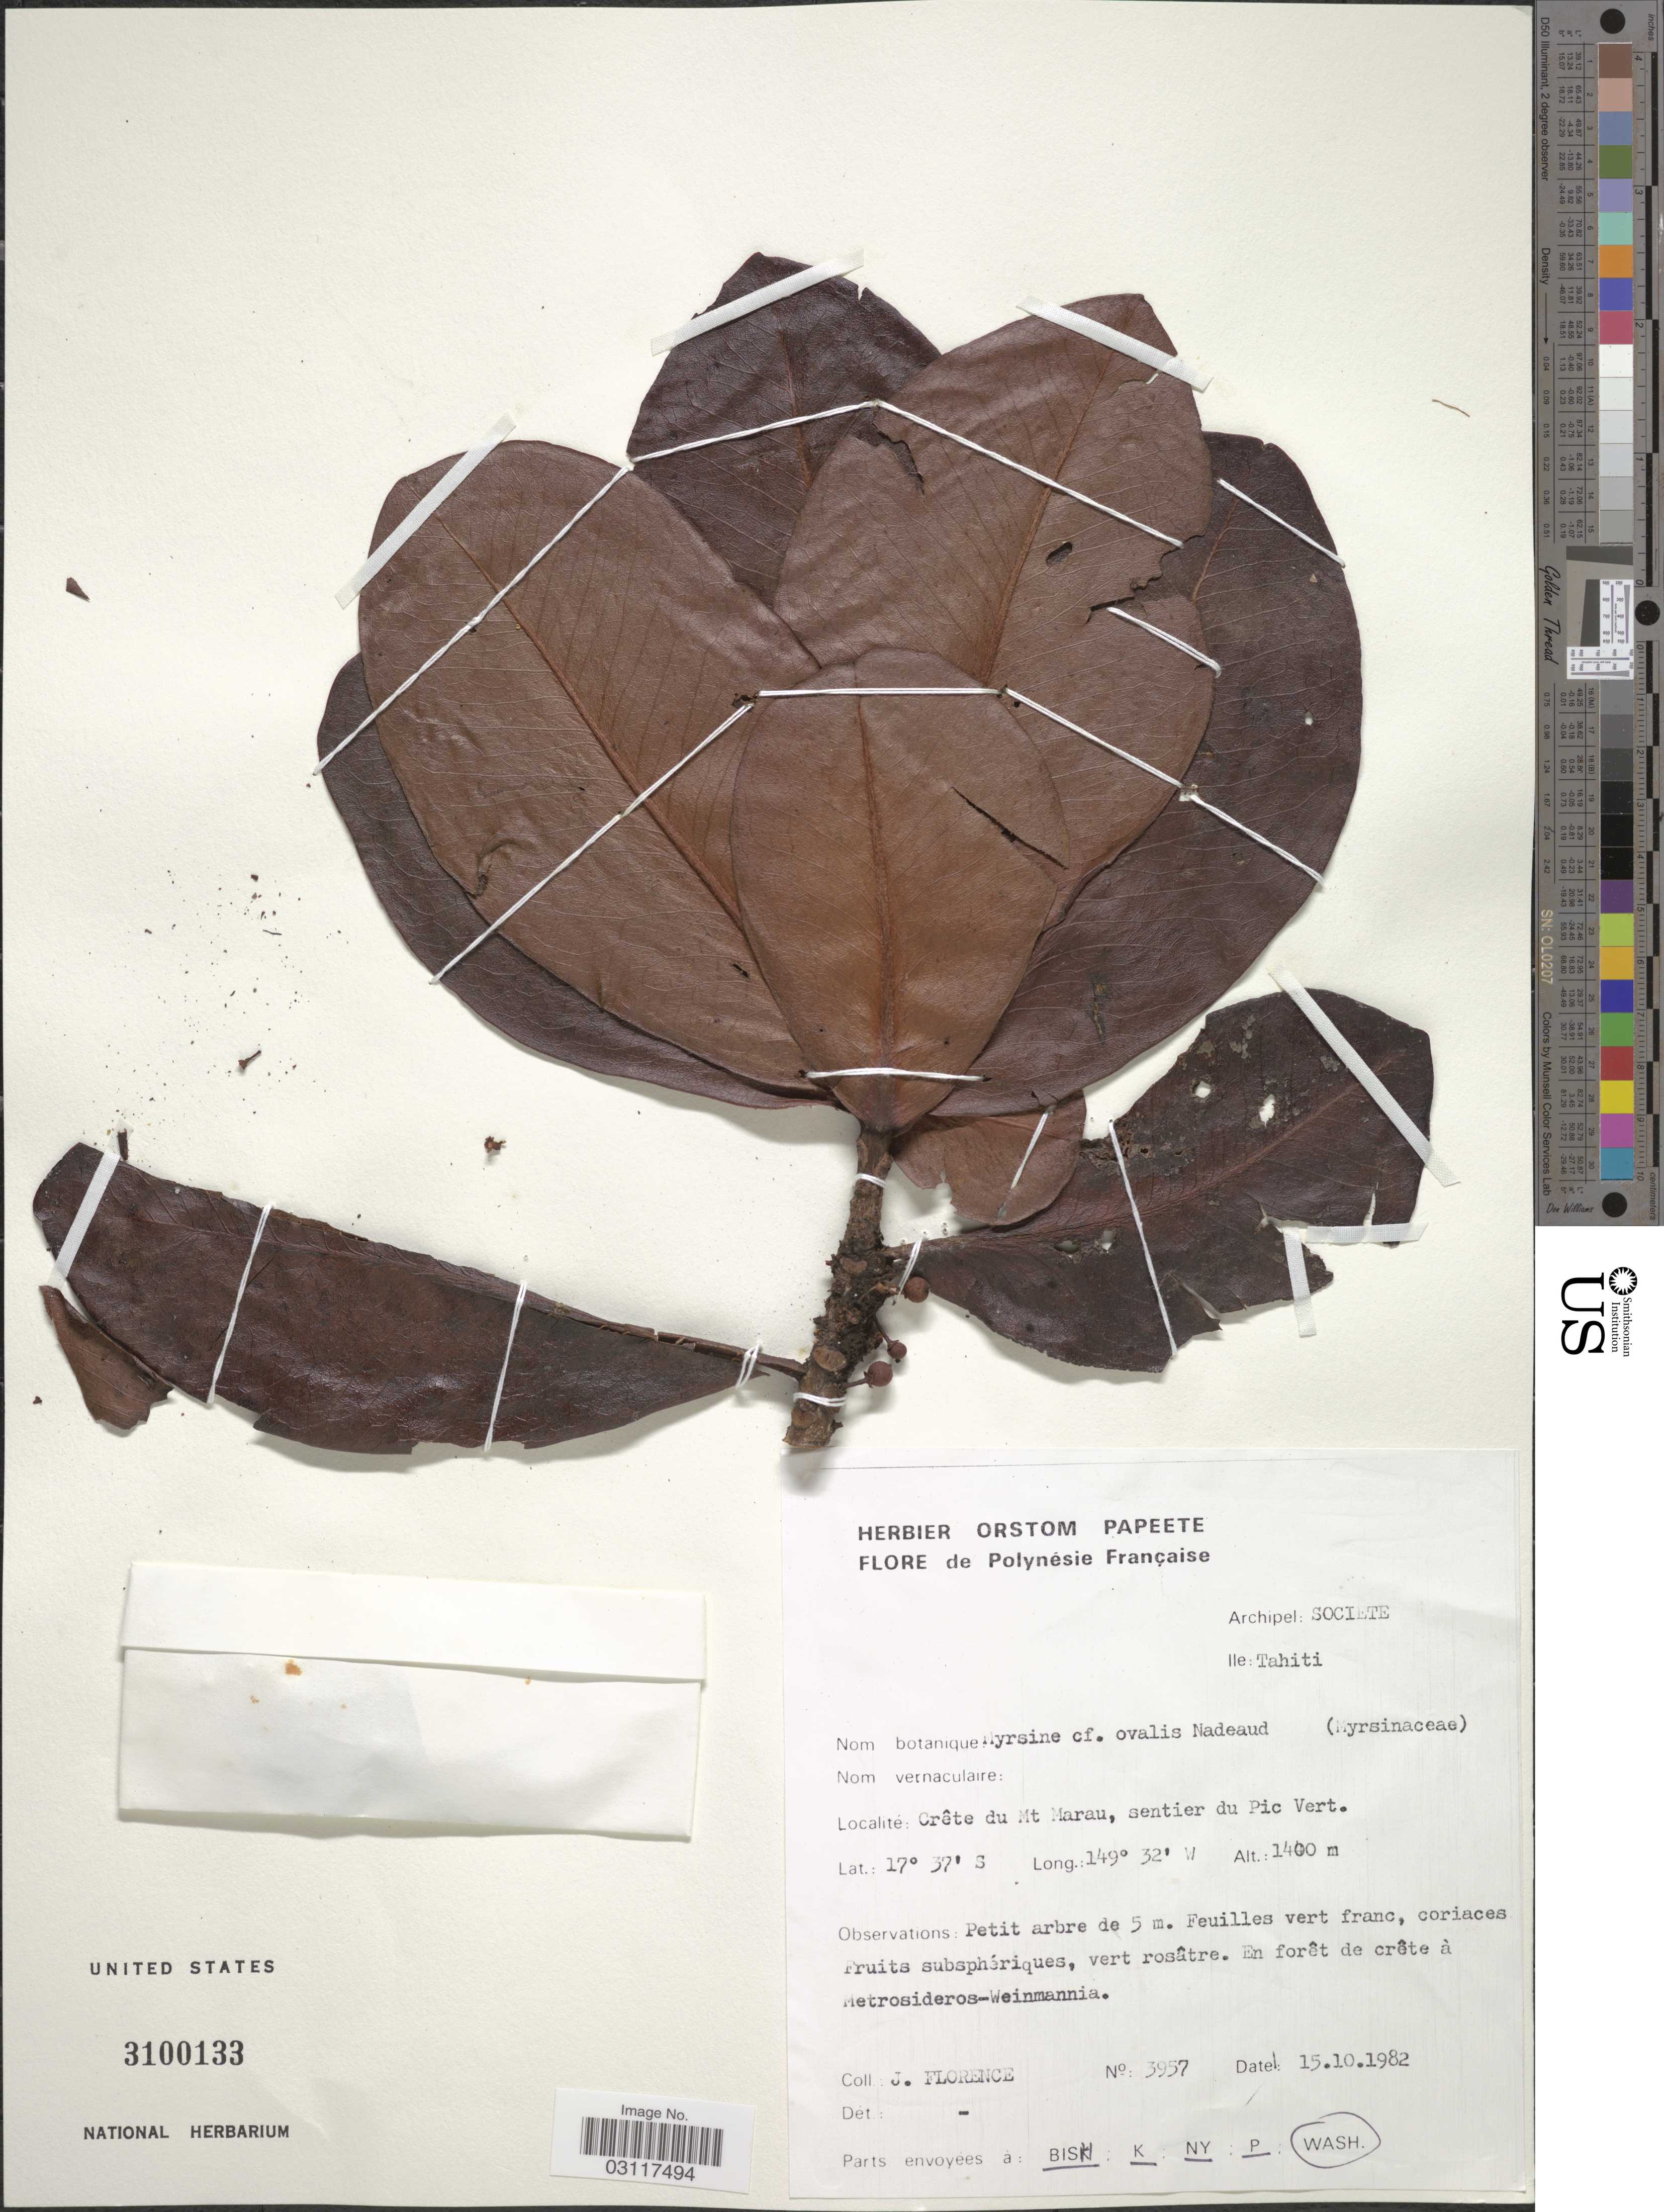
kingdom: Plantae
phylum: Tracheophyta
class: Magnoliopsida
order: Ericales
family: Primulaceae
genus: Myrsine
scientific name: Myrsine ovalis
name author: Nadeaud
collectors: J. Florence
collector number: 3957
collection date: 1982-10-15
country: French Polynesia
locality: Archipel: Societe, Ile: Tahiti, Crête du Mt Marau, sentier du Pic Vert.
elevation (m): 1400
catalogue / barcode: US 3100133